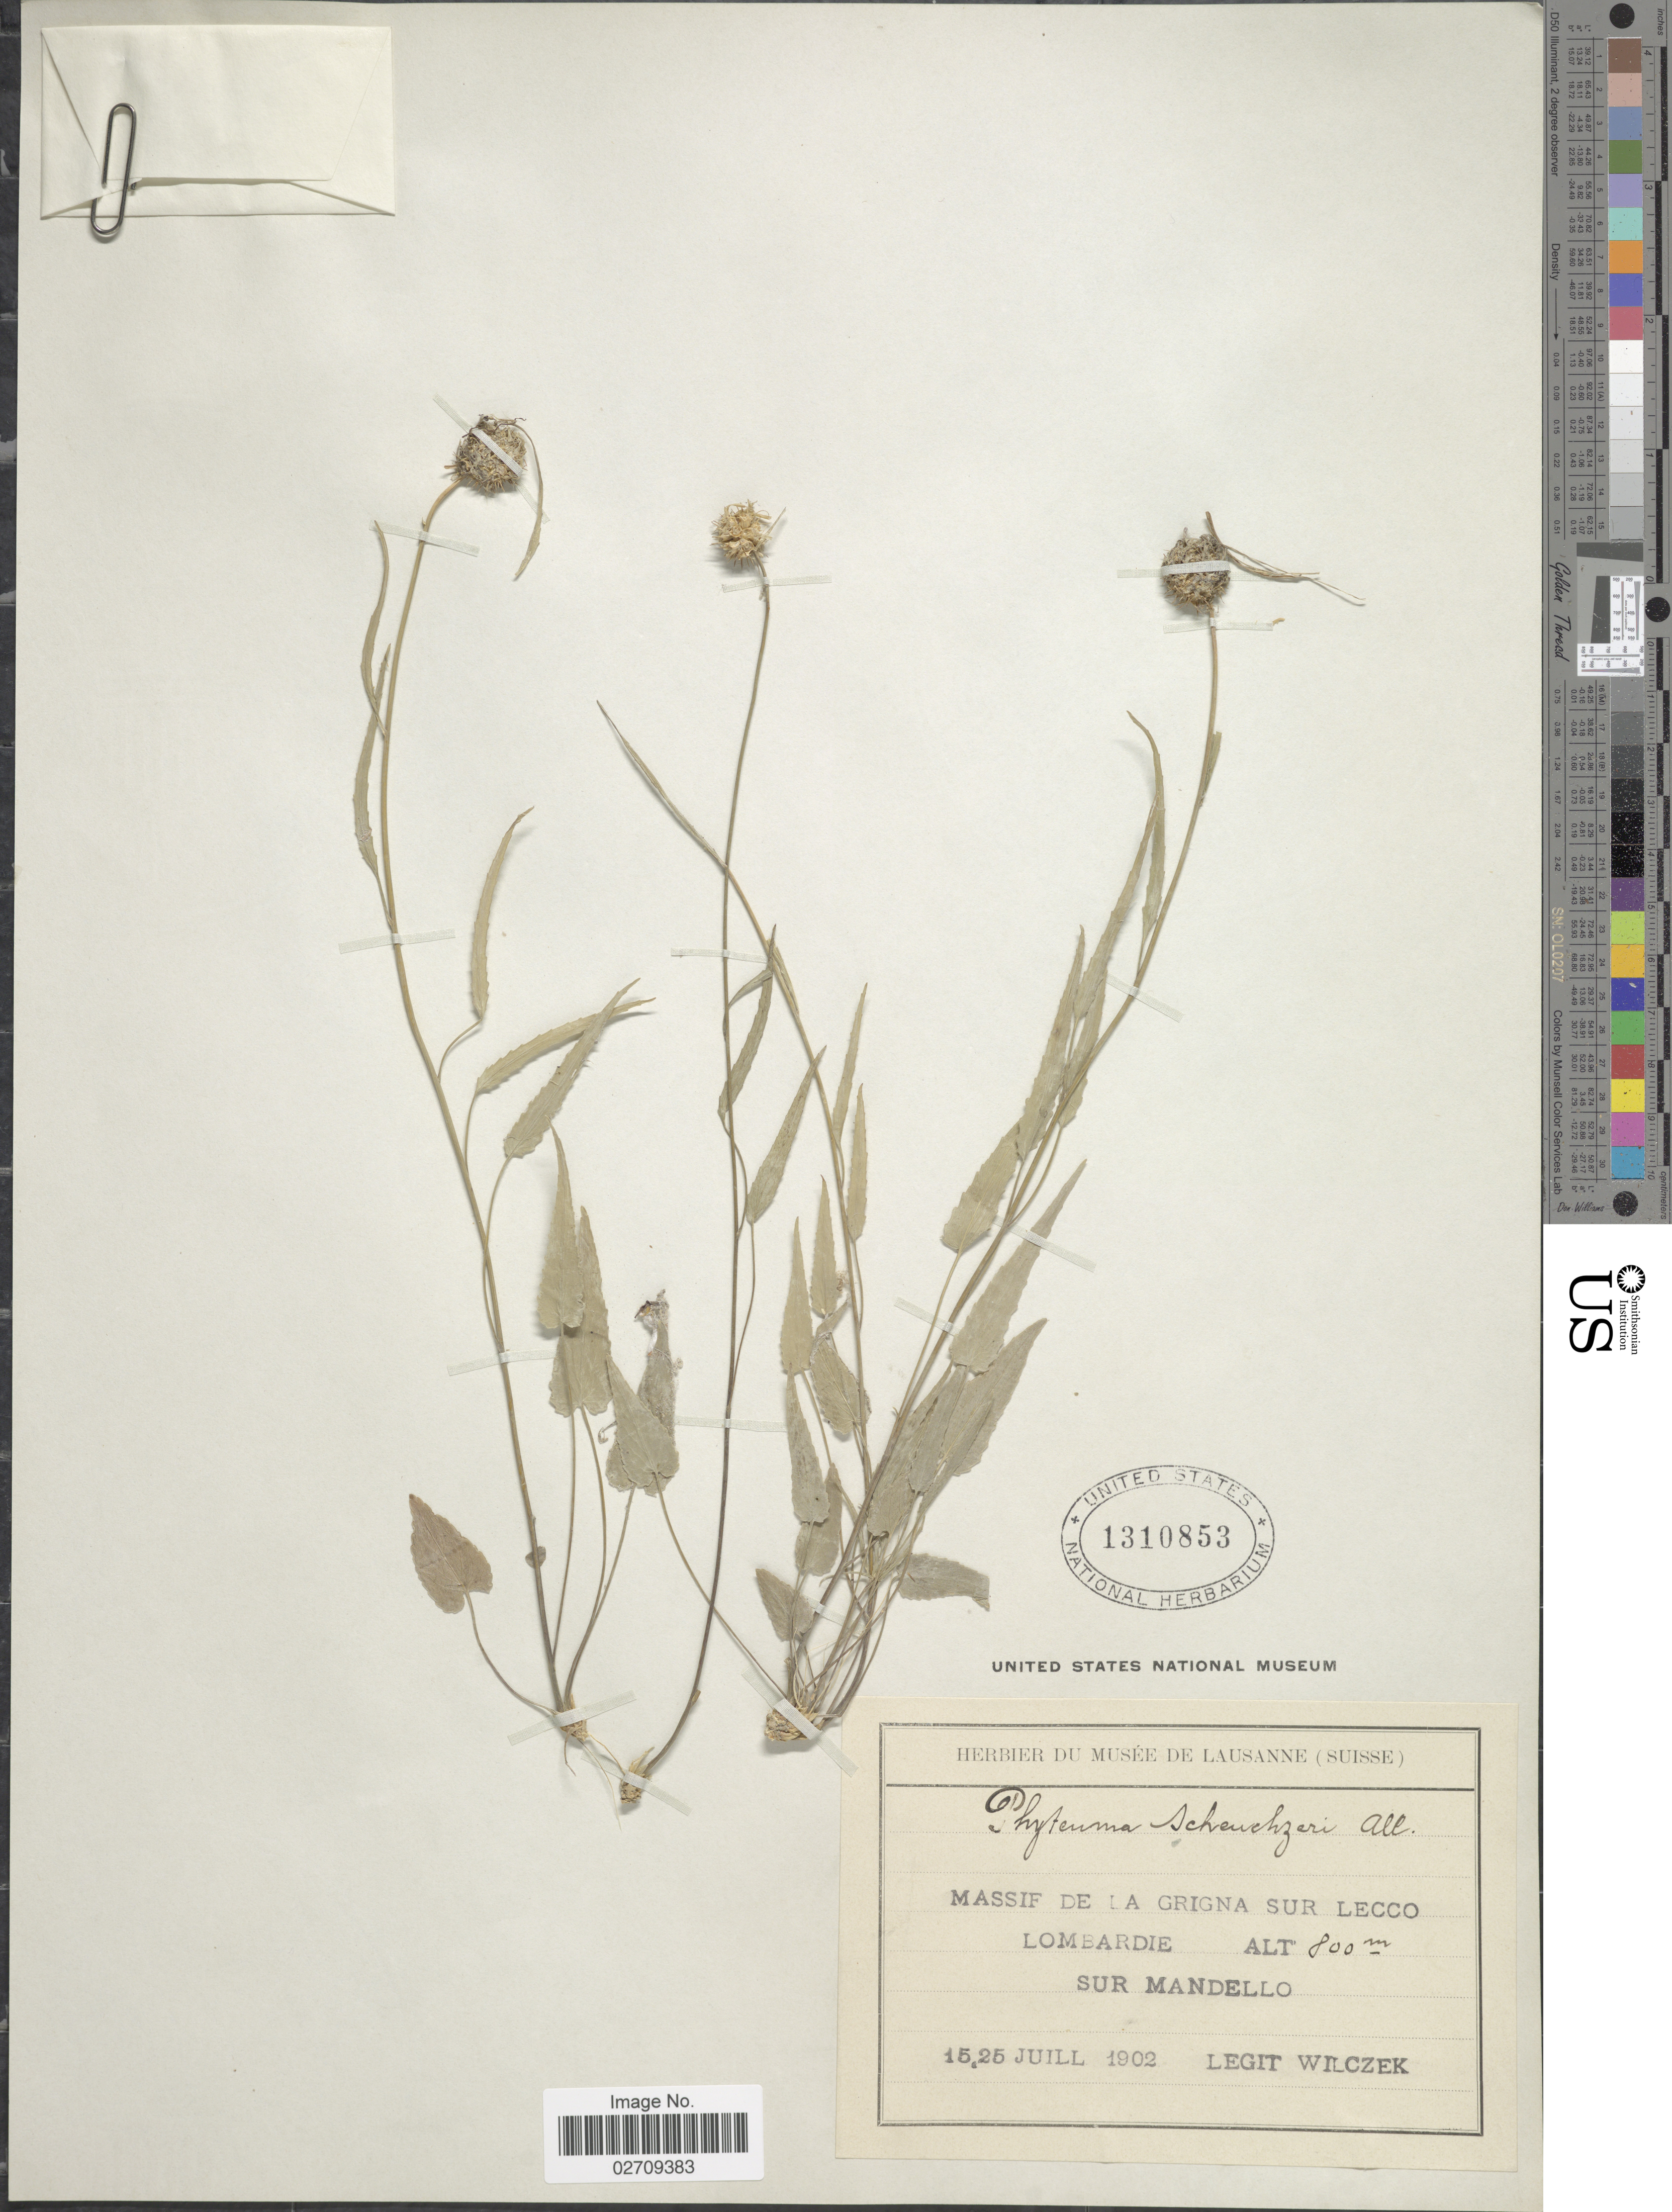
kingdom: Plantae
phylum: Tracheophyta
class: Magnoliopsida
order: Asterales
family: Campanulaceae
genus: Phyteuma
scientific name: Phyteuma scheuchzeri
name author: All.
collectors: Wilczek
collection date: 1902-07-15/1902-07-25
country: Italy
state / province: Lombardy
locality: Massif de la Grigna Sur Lecco Lombardie, Sur Mandello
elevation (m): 800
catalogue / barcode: US 1310853